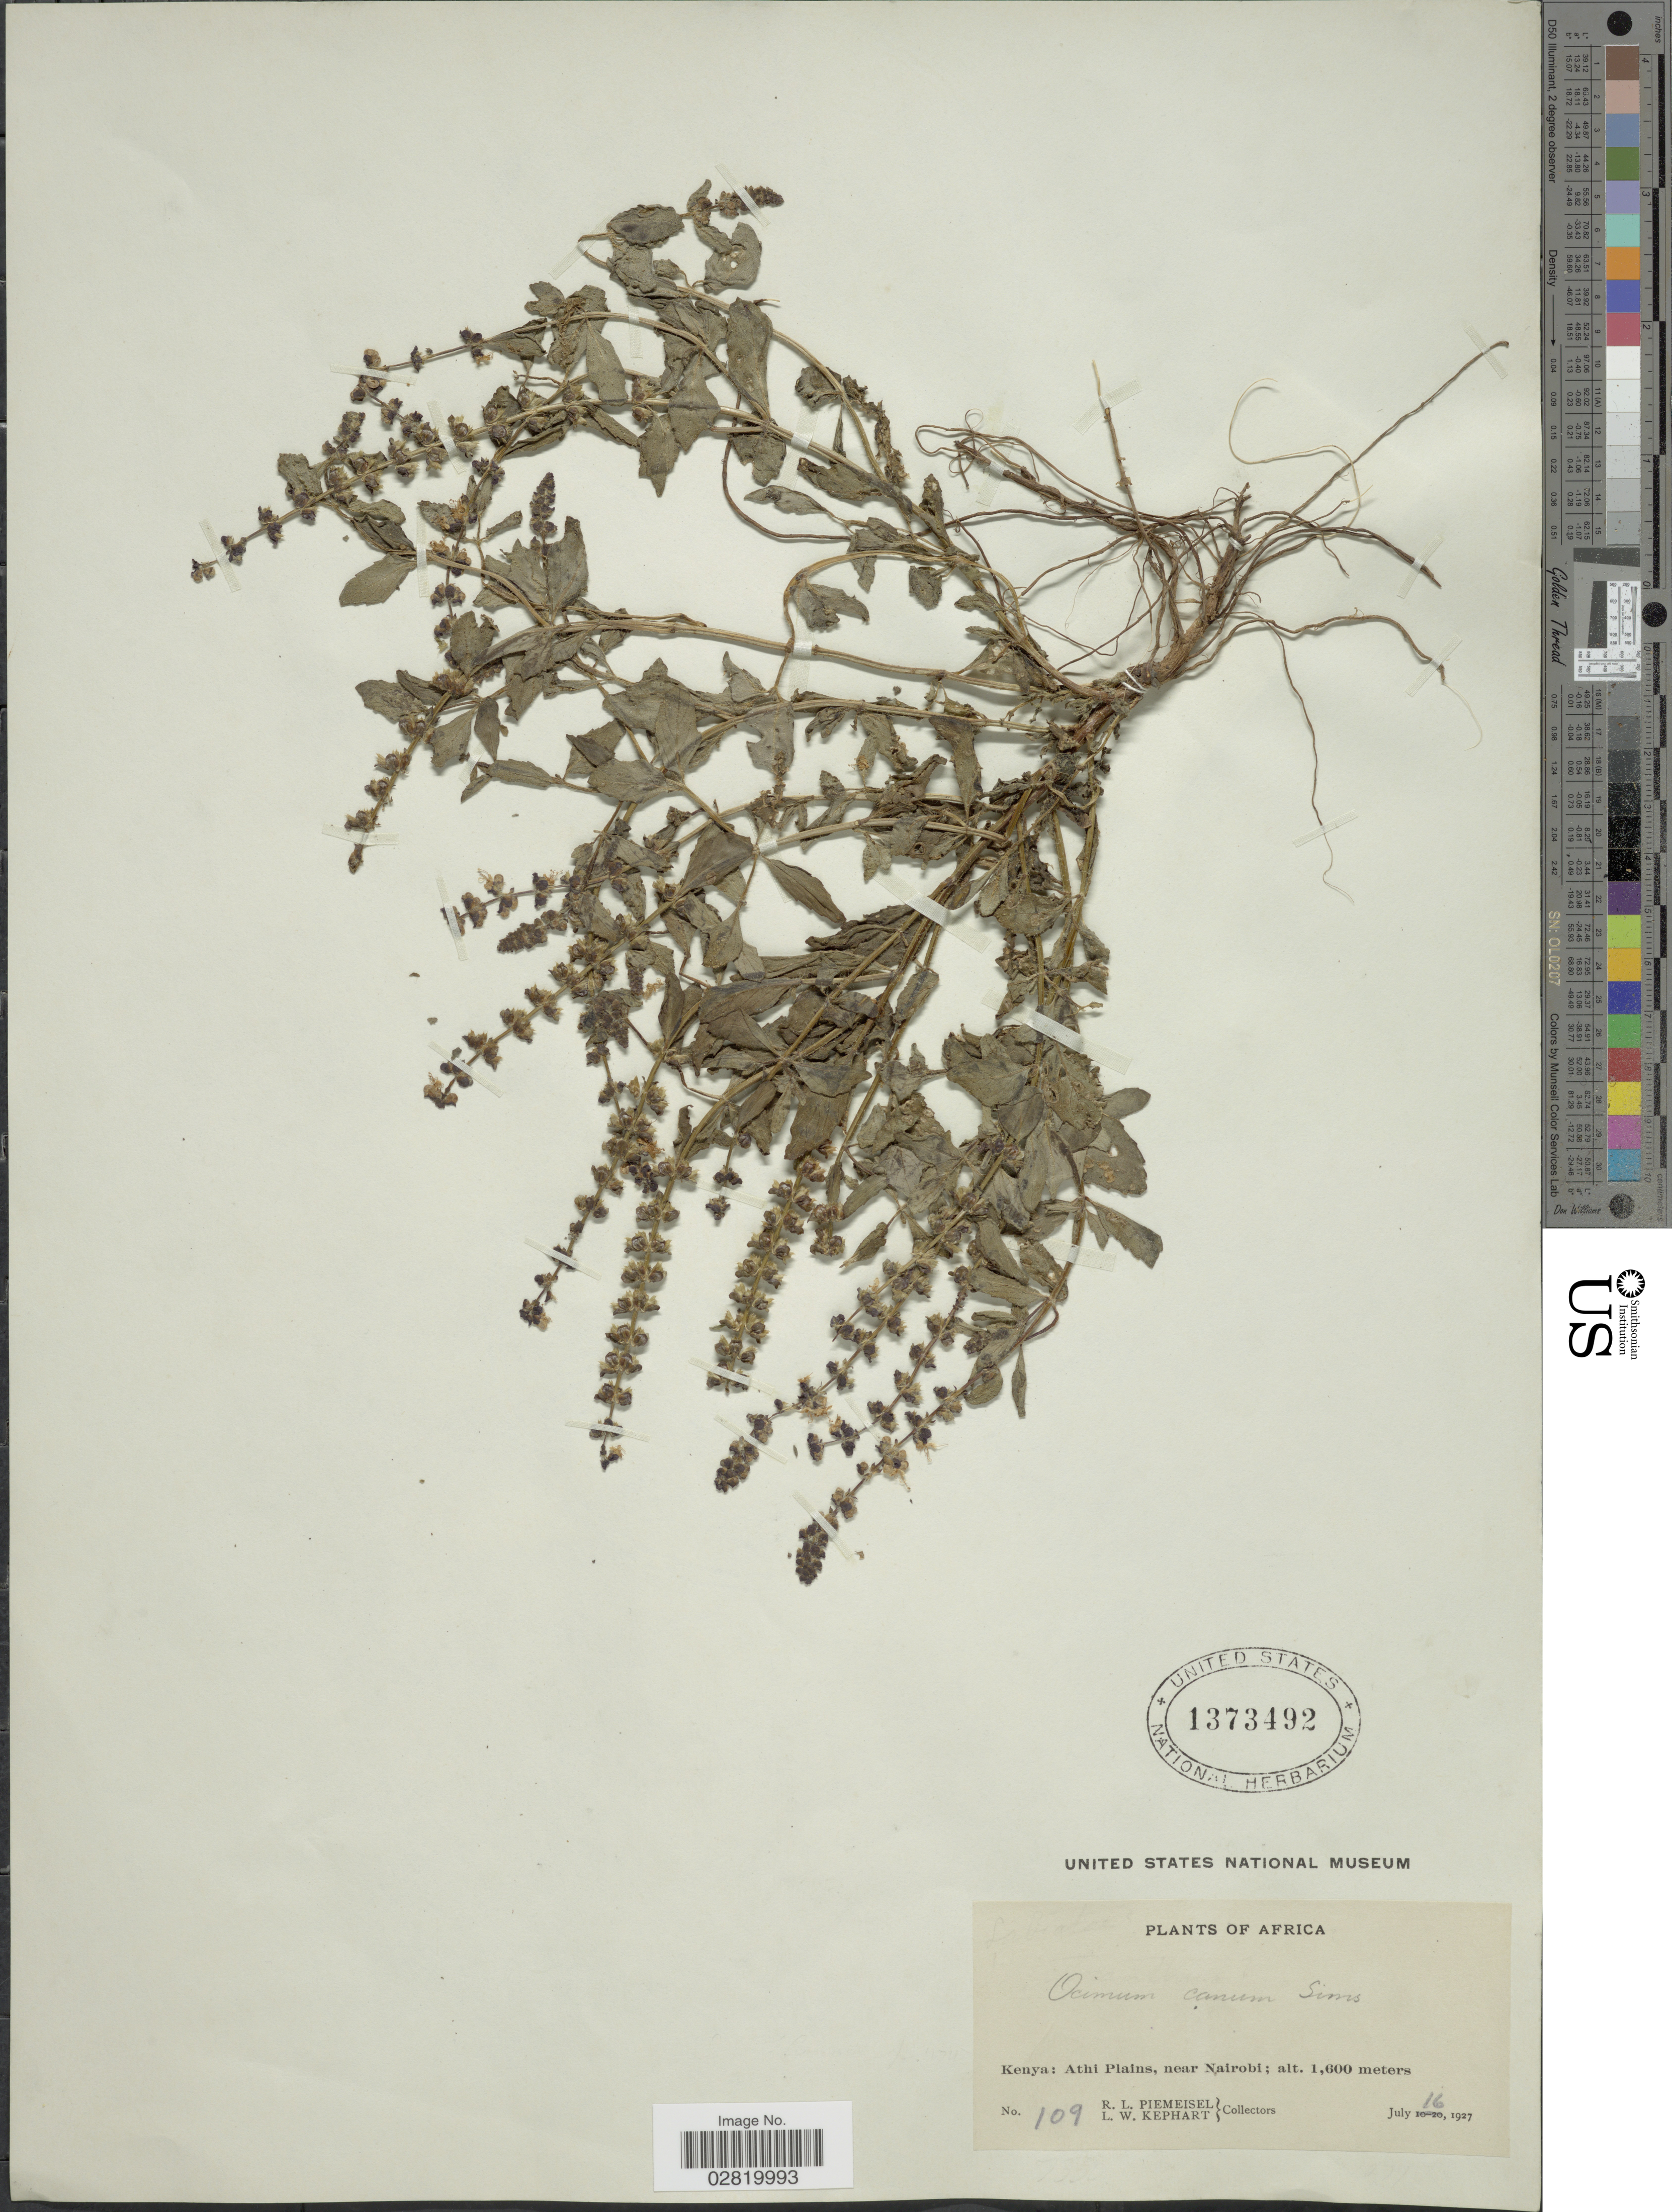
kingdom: Plantae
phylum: Tracheophyta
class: Magnoliopsida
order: Lamiales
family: Lamiaceae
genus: Ocimum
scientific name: Ocimum canum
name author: Sims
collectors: R. L. Piemeisel & L. W. Kephart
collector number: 109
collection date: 1927-07-16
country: Kenya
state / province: Nairobi Area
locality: Athi Plains, near Nairobi.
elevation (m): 1600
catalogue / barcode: US 1373492